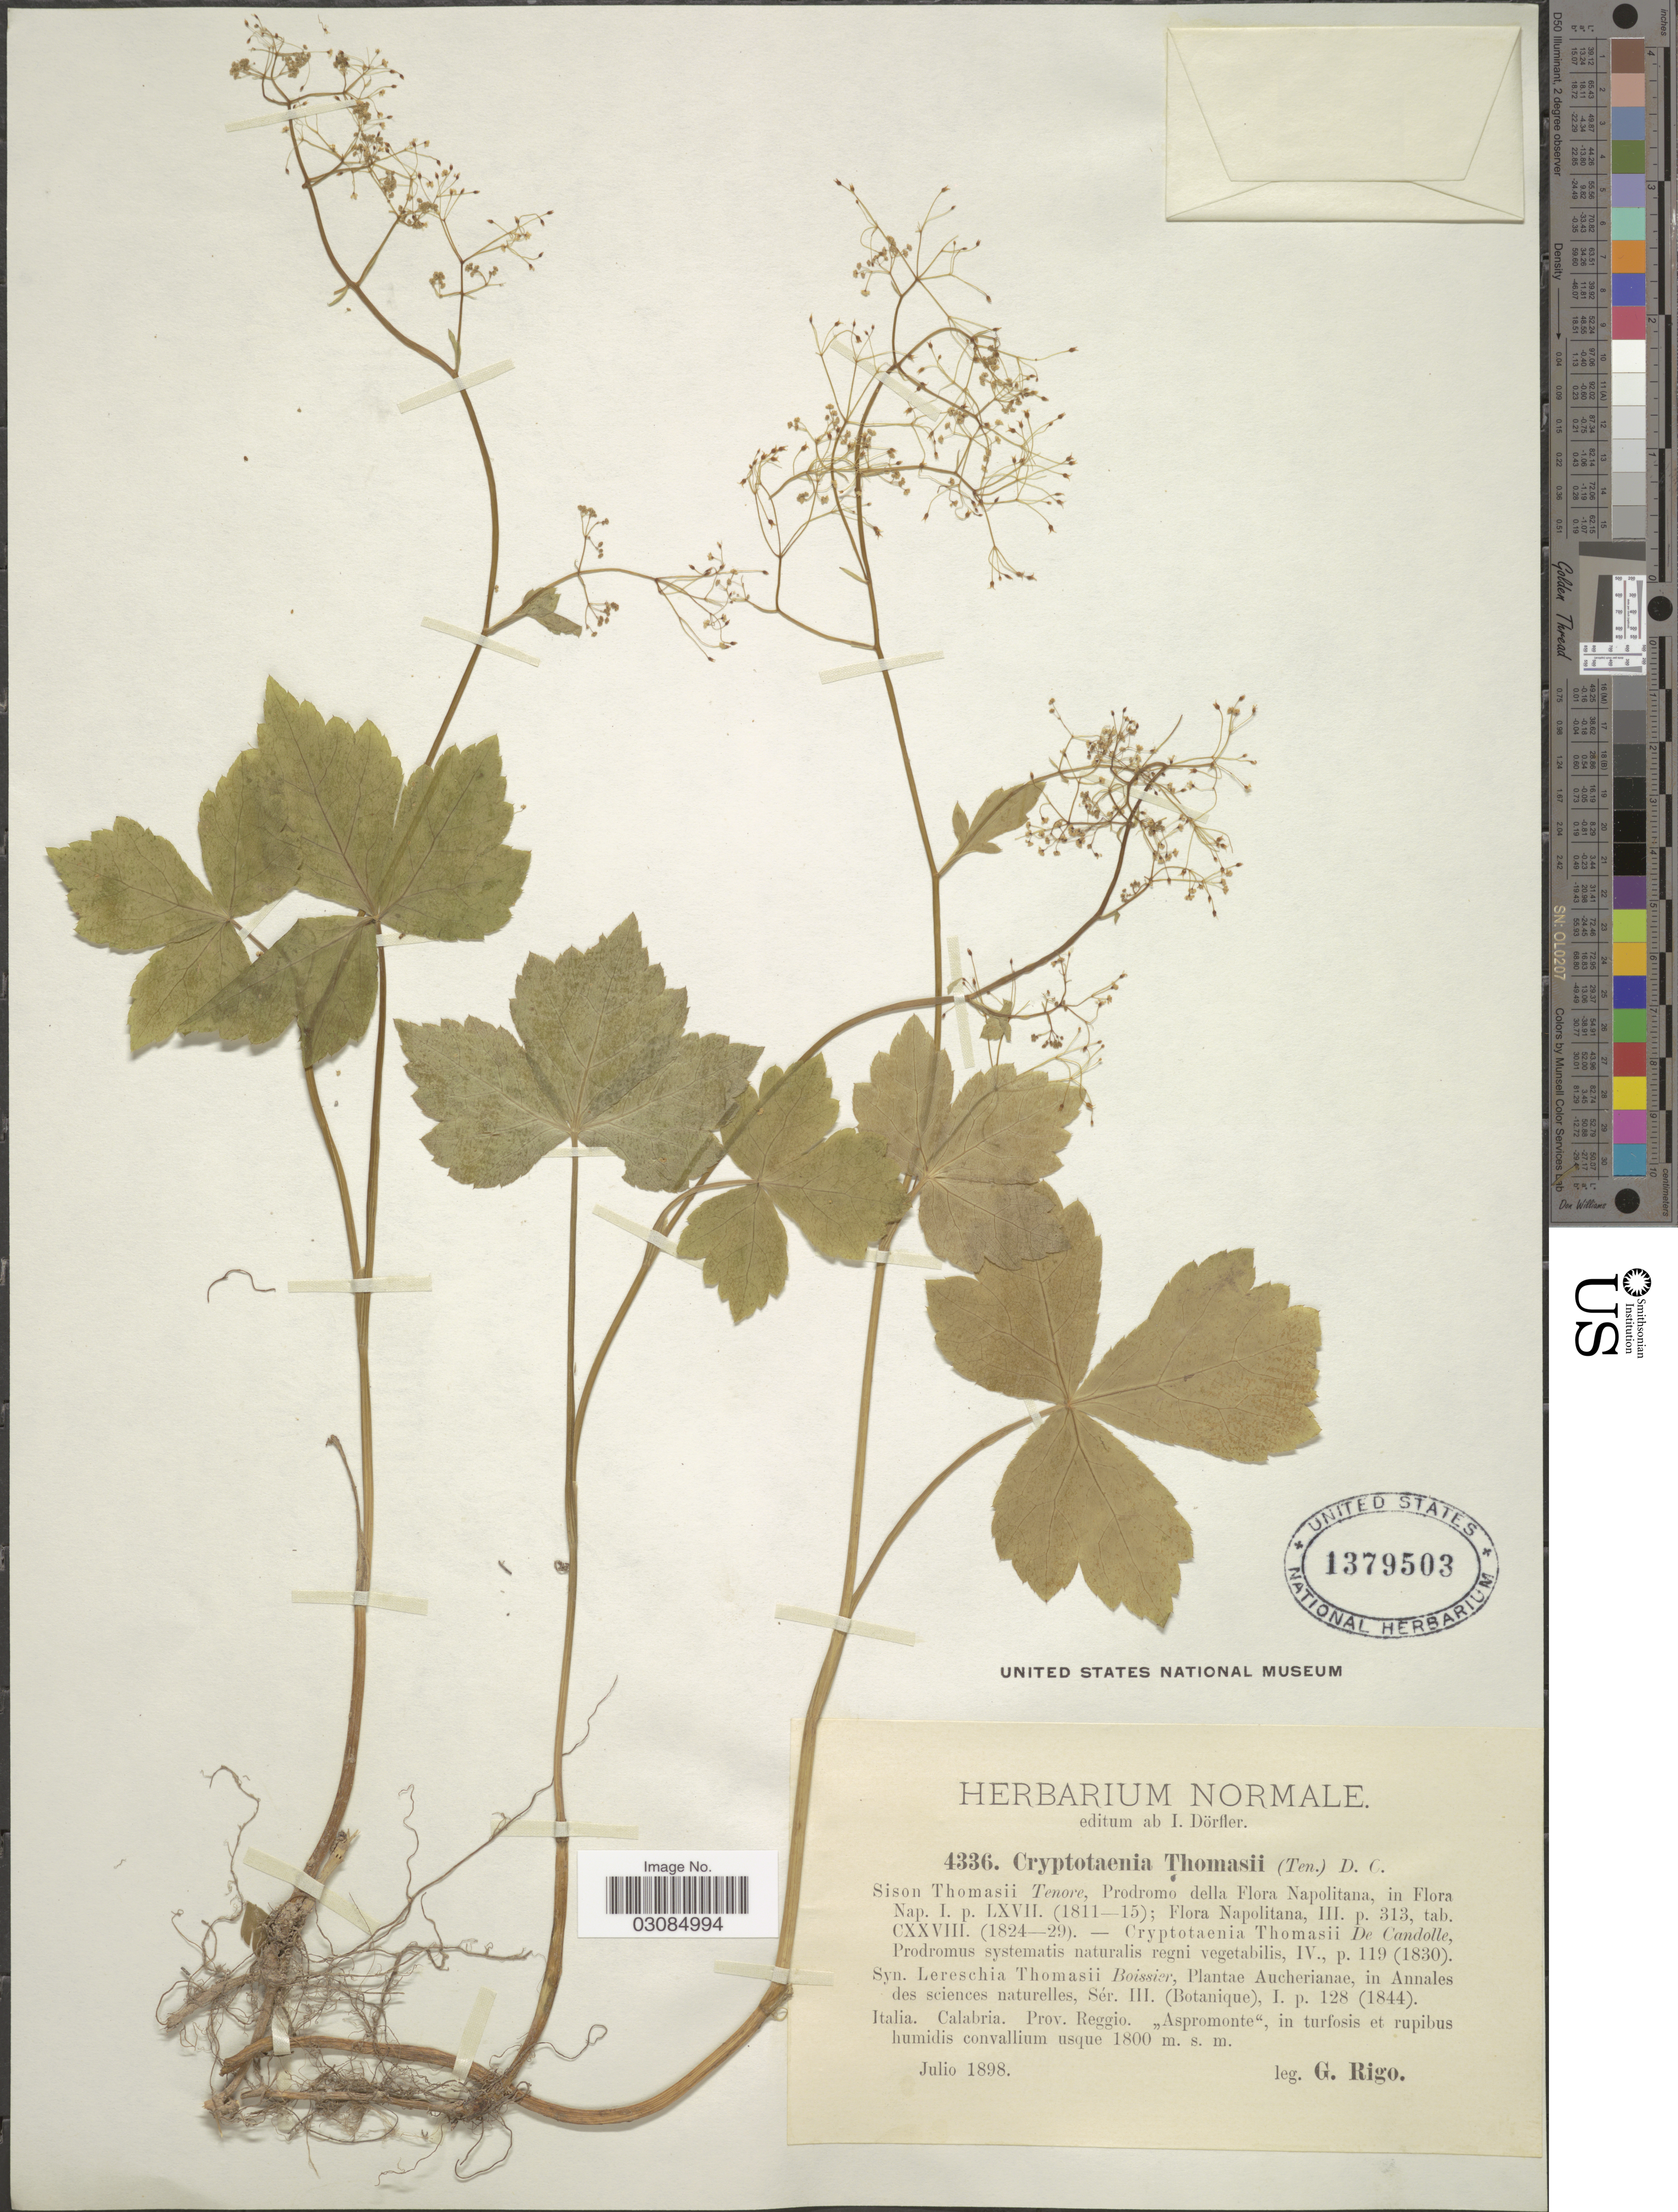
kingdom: Plantae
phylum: Tracheophyta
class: Magnoliopsida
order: Apiales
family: Apiaceae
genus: Lereschia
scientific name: Lereschia thomasii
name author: (Ten.) Boiss.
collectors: G. Rigo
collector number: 4336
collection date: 1898-07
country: Italy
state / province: Calabria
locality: Prov. Reggio. "Aspromonte", in turfosis et rupibus humidis convallium usque.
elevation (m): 1800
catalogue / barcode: US 1379503